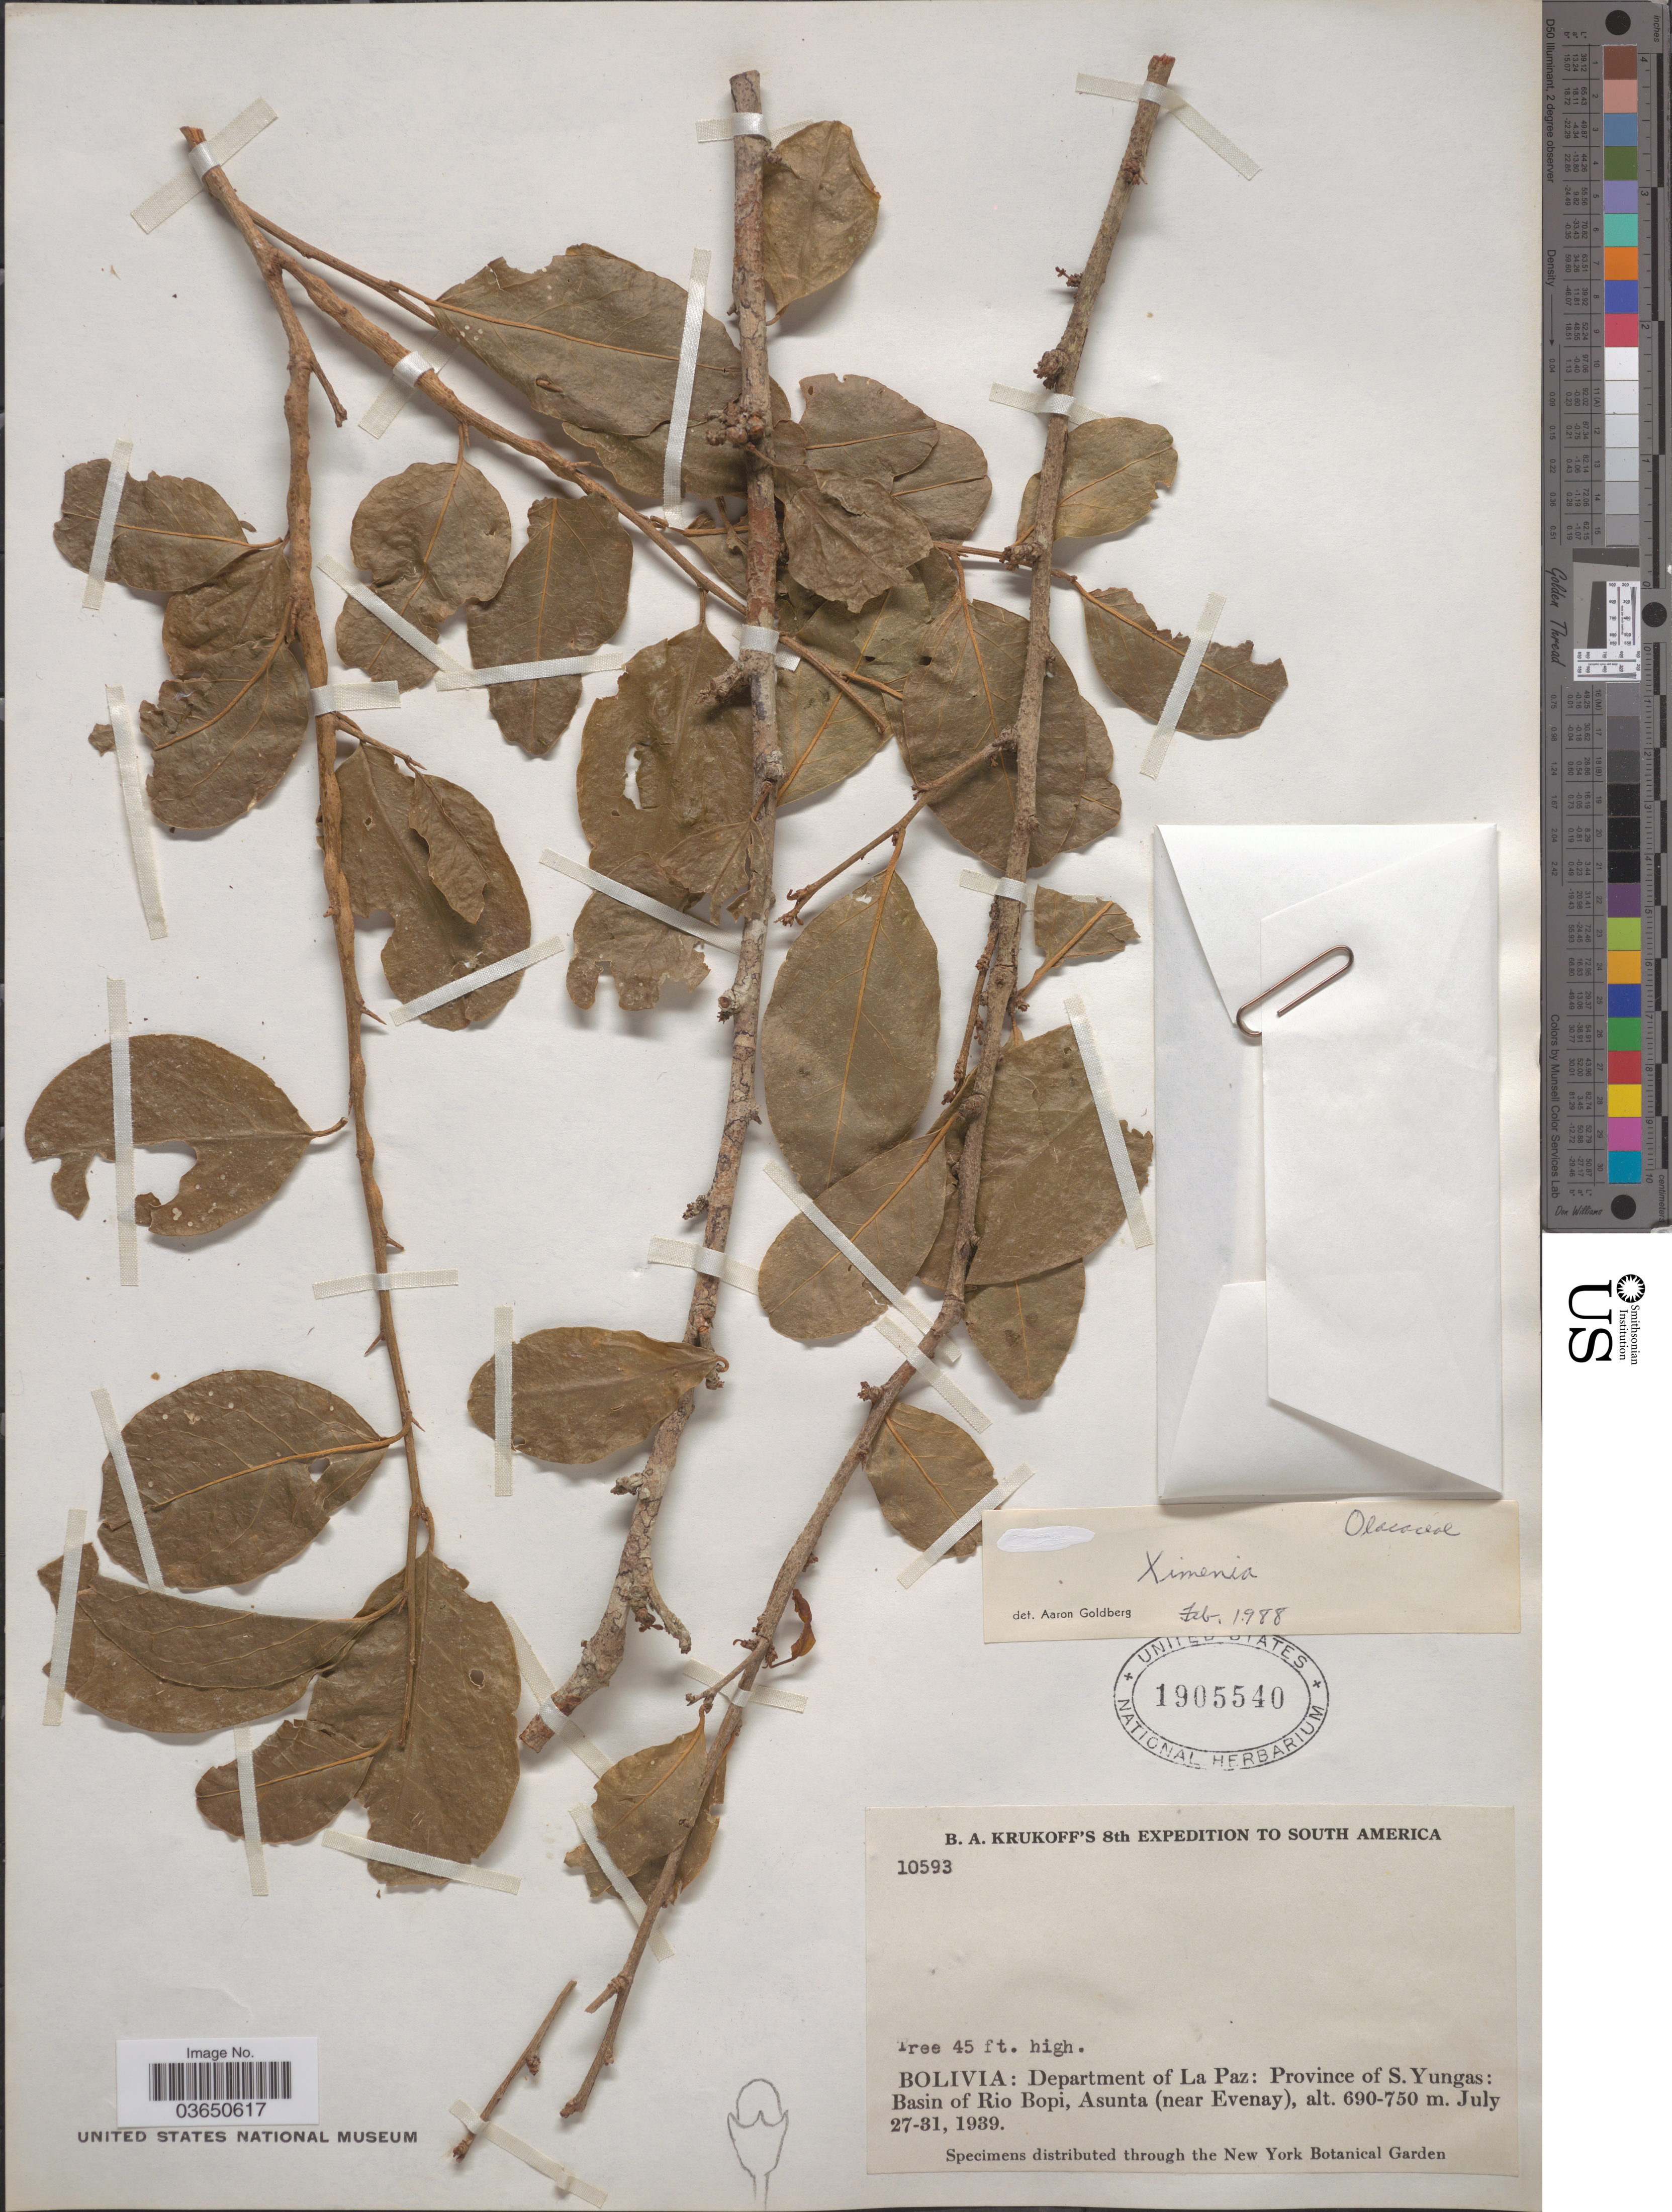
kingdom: Plantae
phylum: Tracheophyta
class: Magnoliopsida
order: Santalales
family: Ximeniaceae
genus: Ximenia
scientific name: Ximenia sp.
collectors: B. A. Krukoff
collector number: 10593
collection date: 1939-07-27/1939-07-31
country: Bolivia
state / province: La Paz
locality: Department of La Paz: Province of S. Yungas: Basin of Rio Bopi, Asunta (near Evenay).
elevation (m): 690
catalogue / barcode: US 1905540